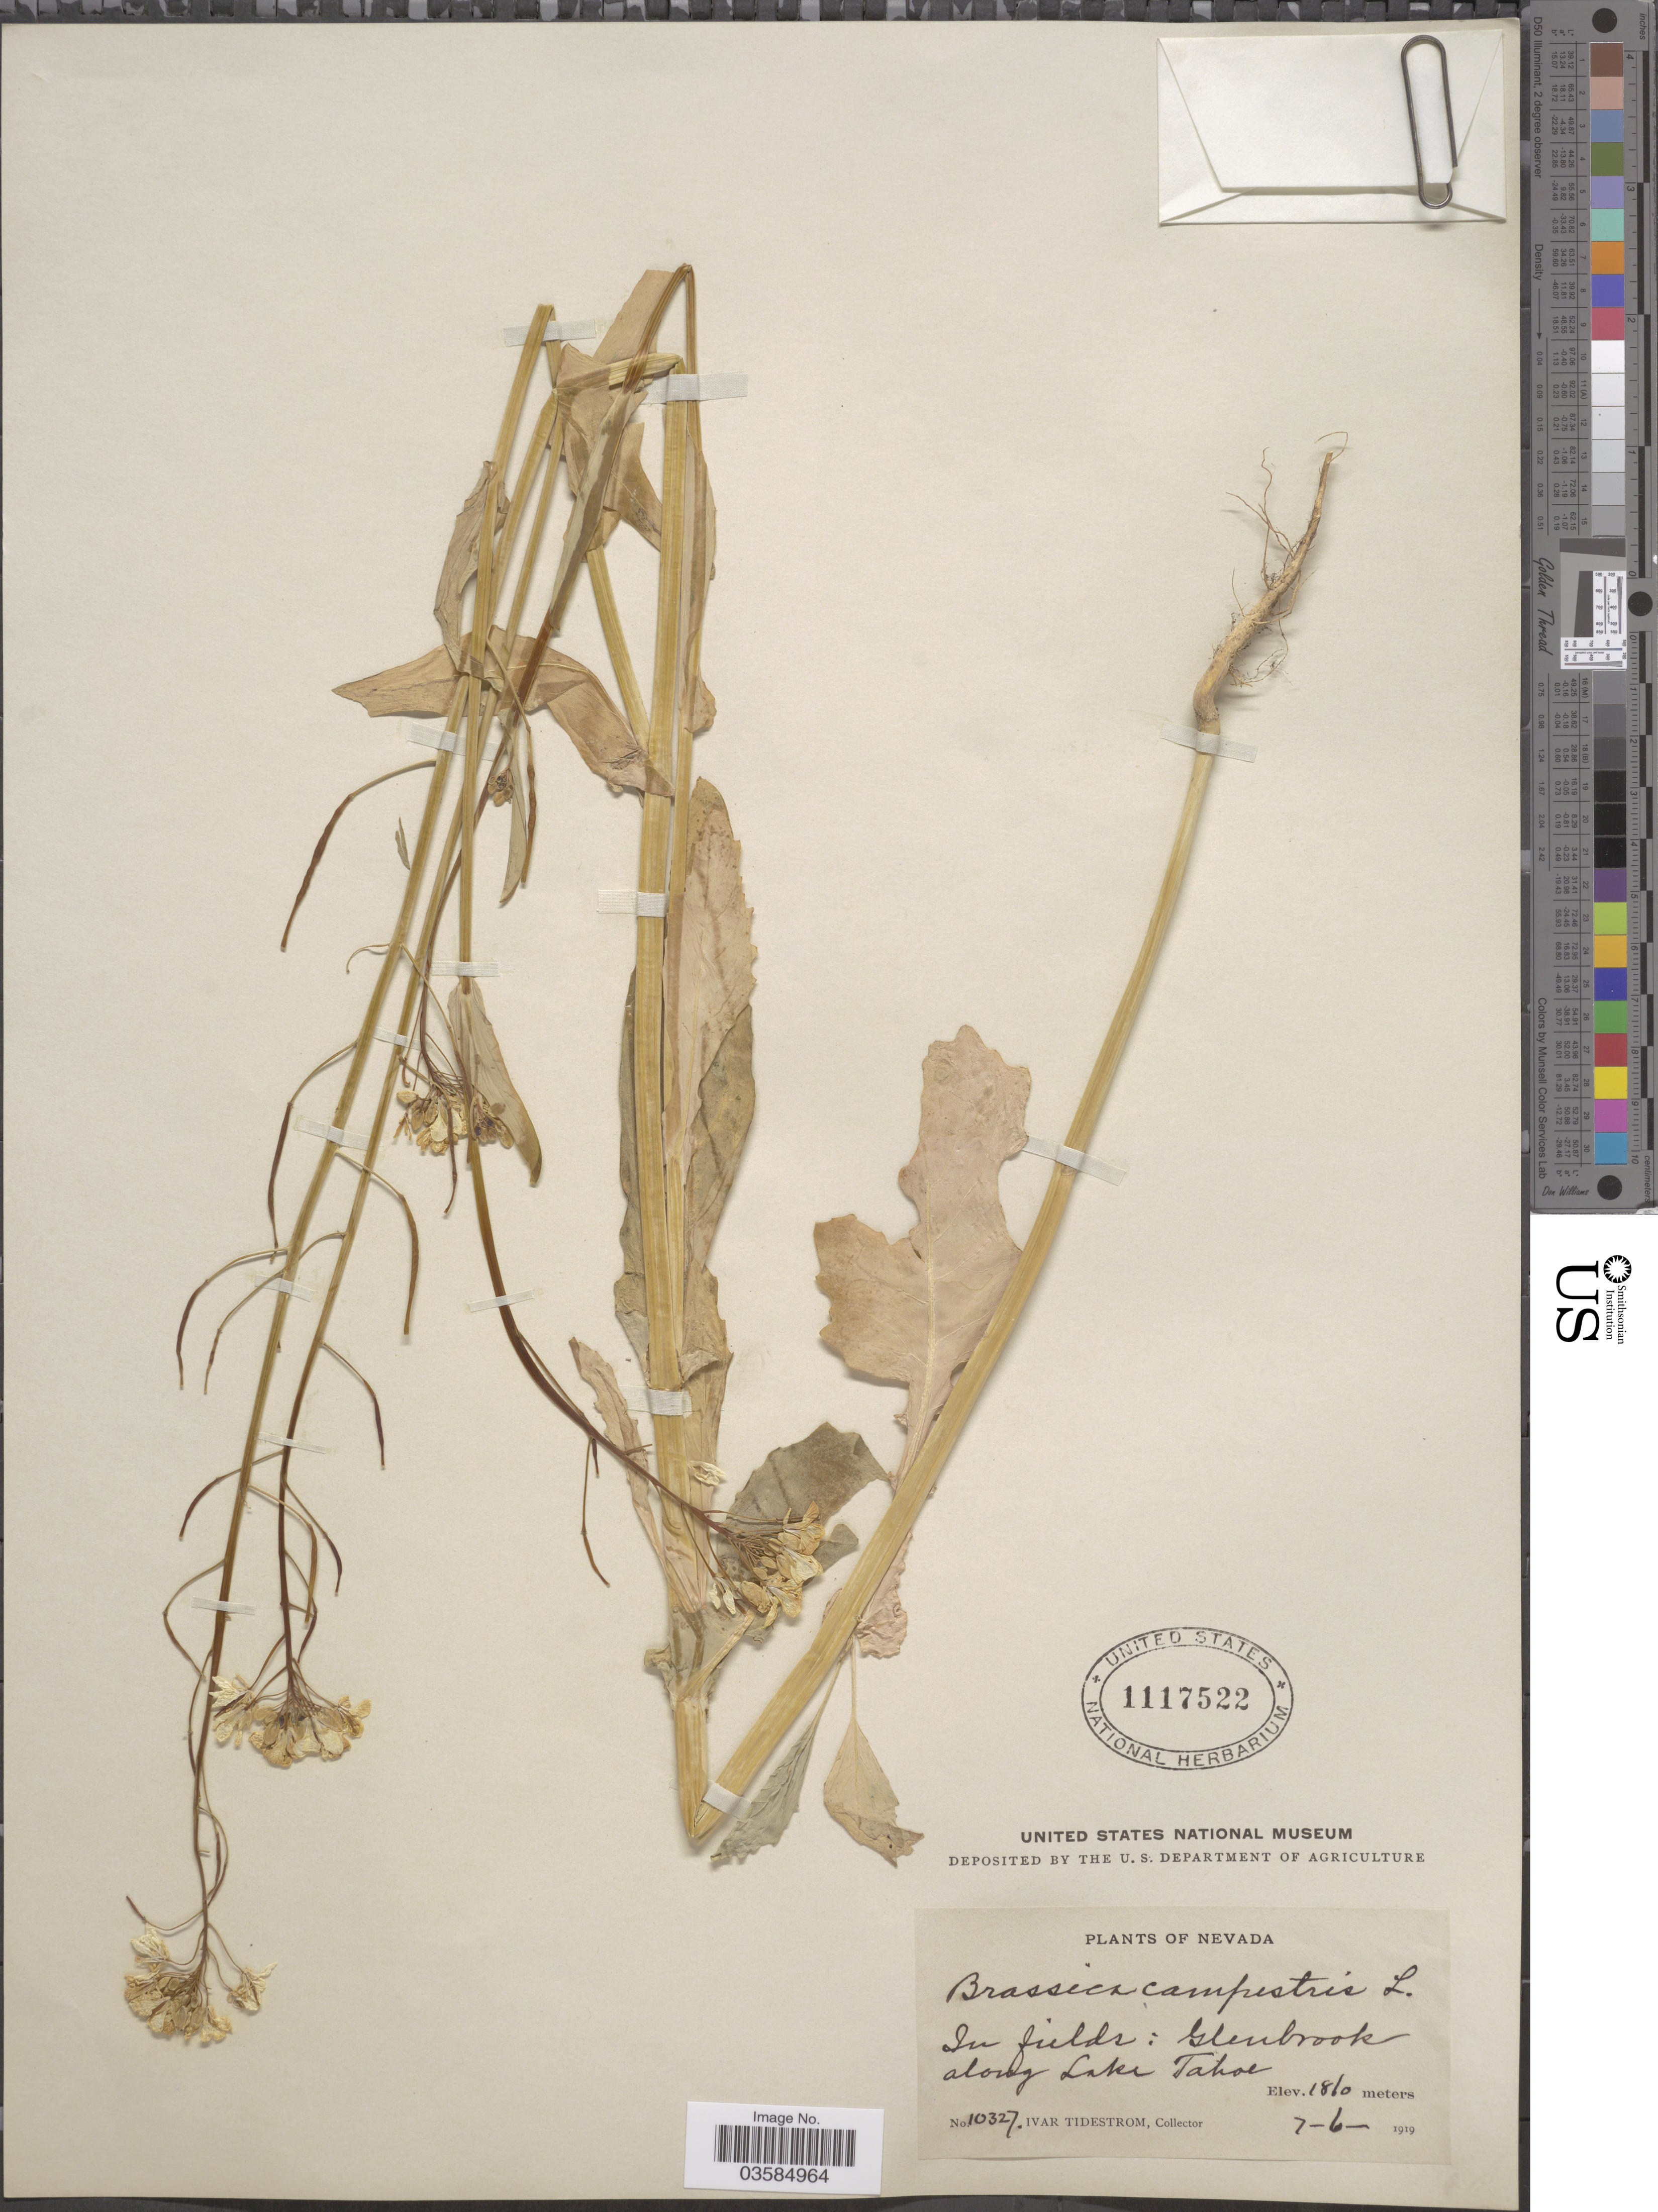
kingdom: Plantae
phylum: Tracheophyta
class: Magnoliopsida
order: Brassicales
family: Brassicaceae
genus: Brassica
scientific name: Brassica campestris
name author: L.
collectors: I. F. Tidestrom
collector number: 10327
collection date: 1919-07-06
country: United States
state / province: Nevada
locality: Glenbrook along Lake Tahoe.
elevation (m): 1860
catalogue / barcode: US 1117522